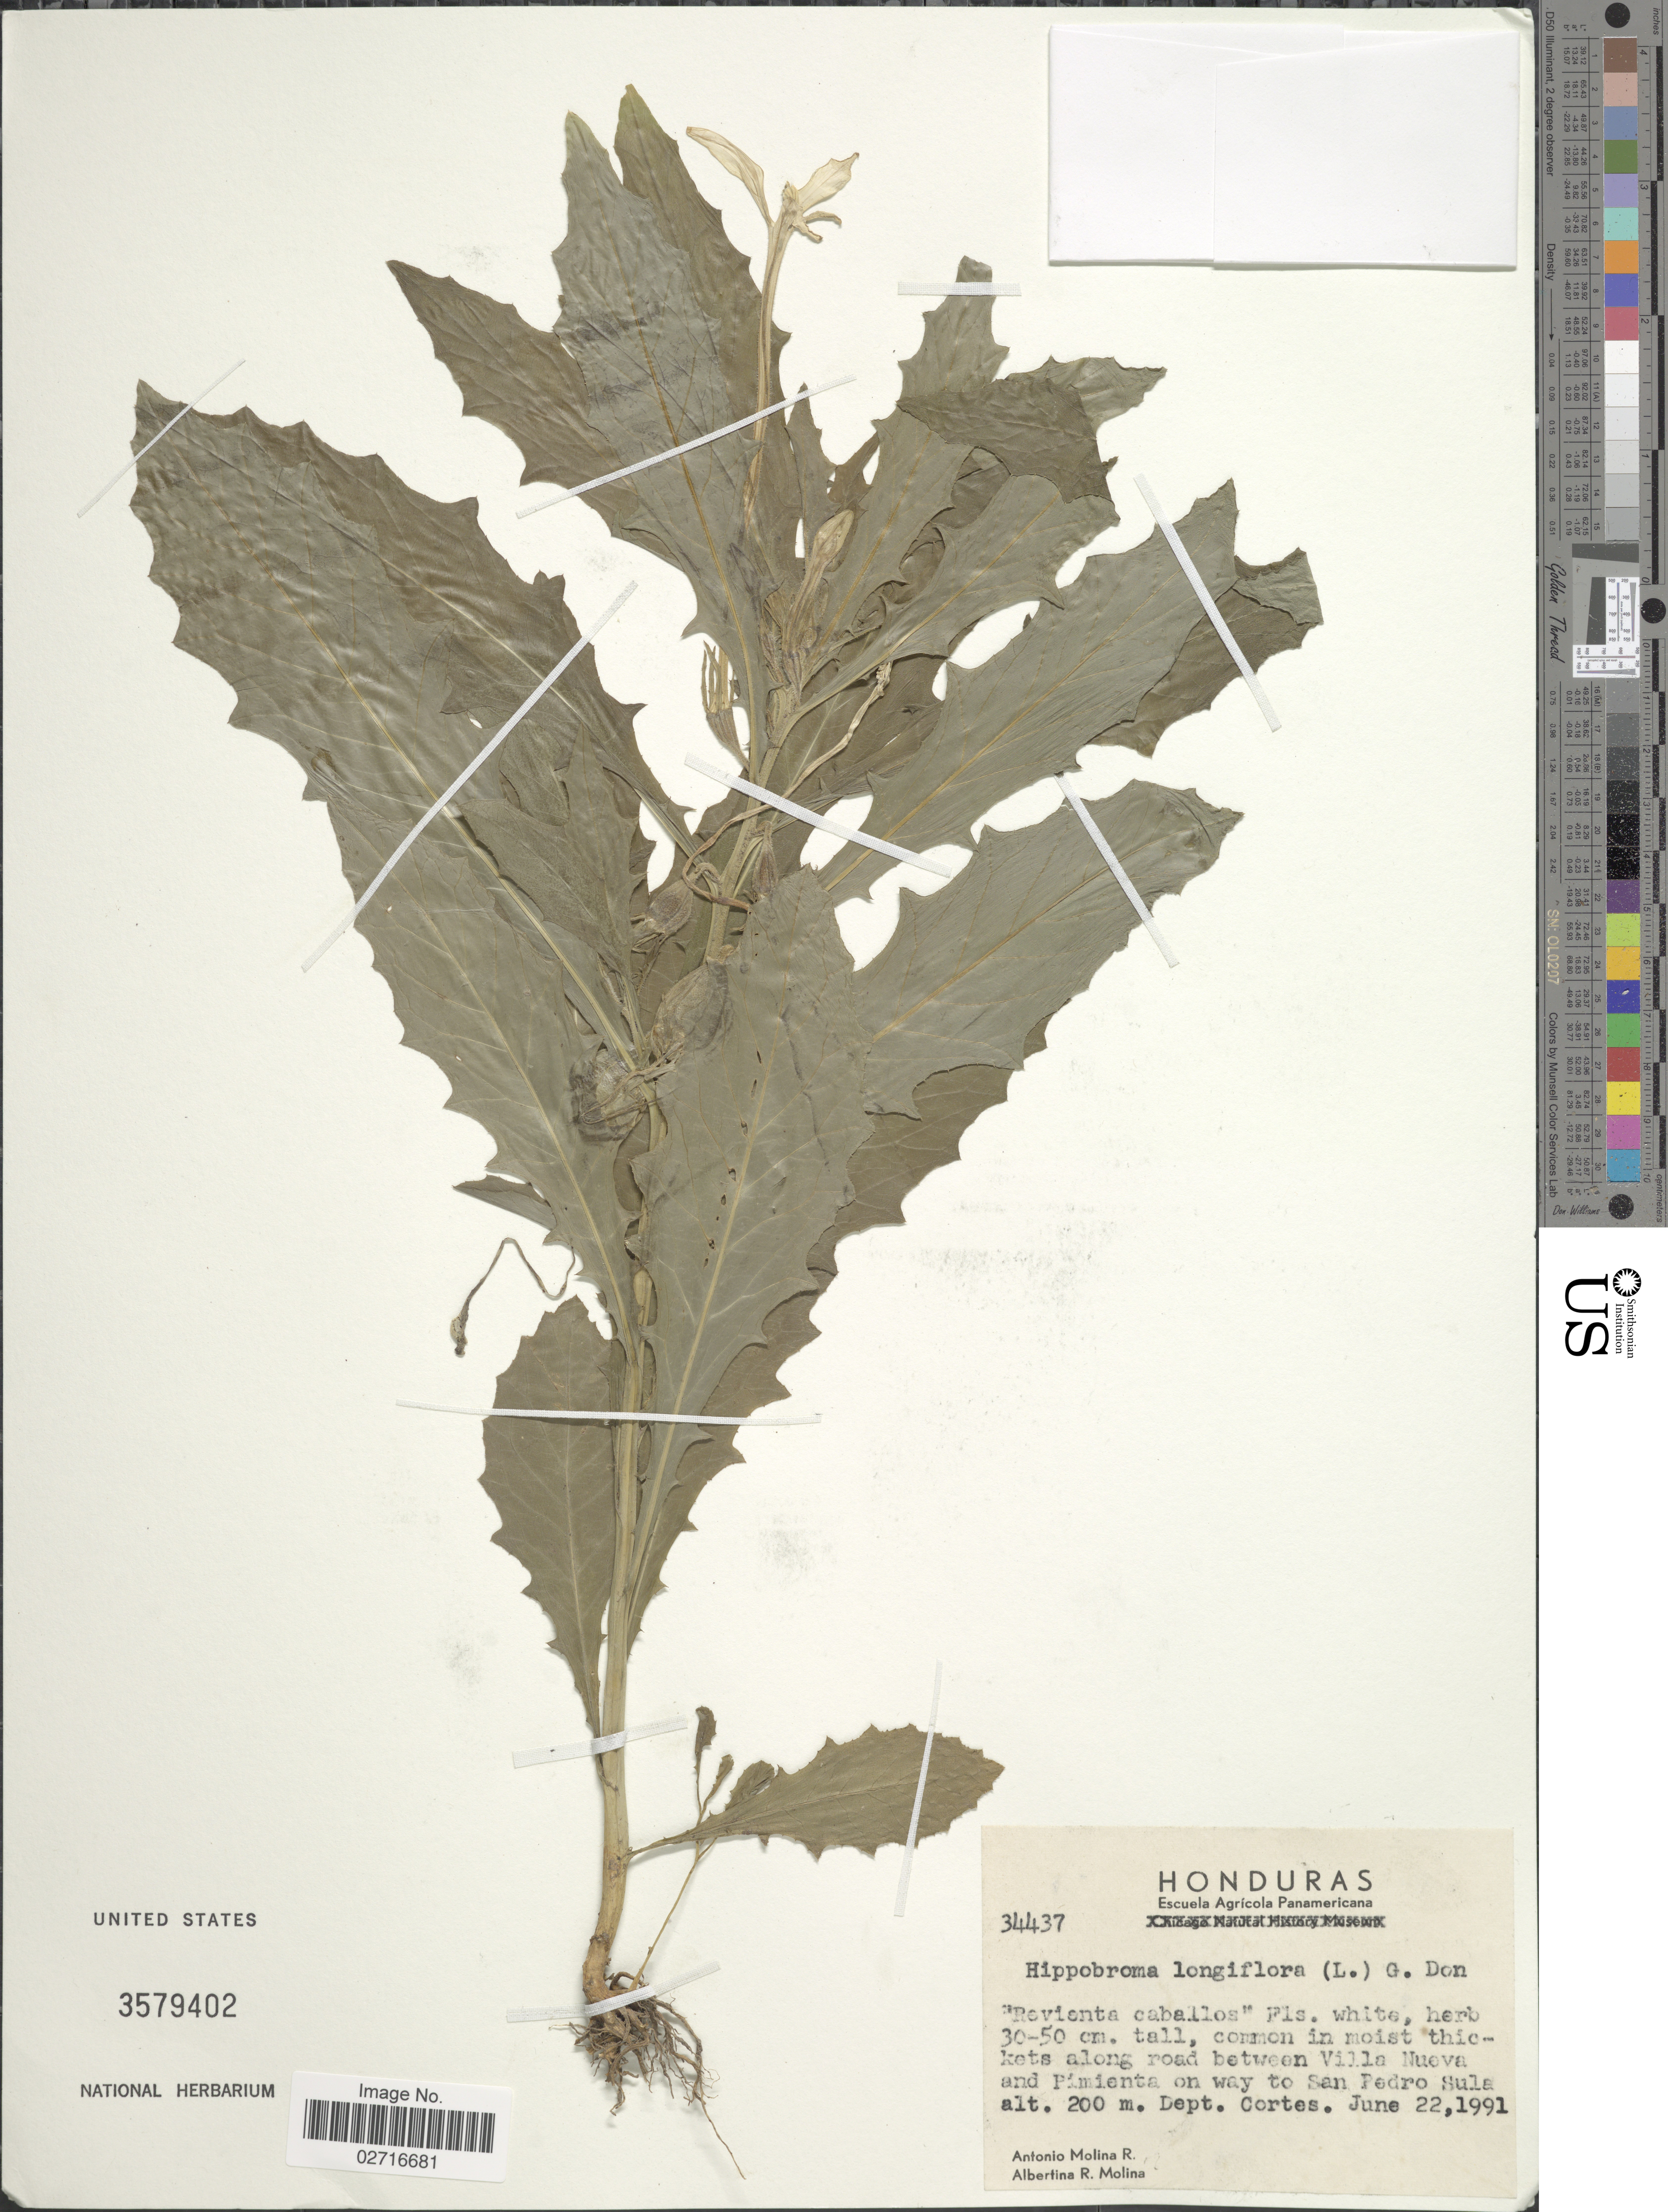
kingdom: Plantae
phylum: Tracheophyta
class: Magnoliopsida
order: Asterales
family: Campanulaceae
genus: Hippobroma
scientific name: Hippobroma longiflora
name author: (L.) G. Don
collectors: A. Molina R. & A. R. Molina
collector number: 34437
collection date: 1991-06-22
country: Honduras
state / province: Cortés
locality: Common in moist thickets along road between Villa Nueva and Pimienta on way to San Pedro Sula.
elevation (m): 200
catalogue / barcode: US 3579402